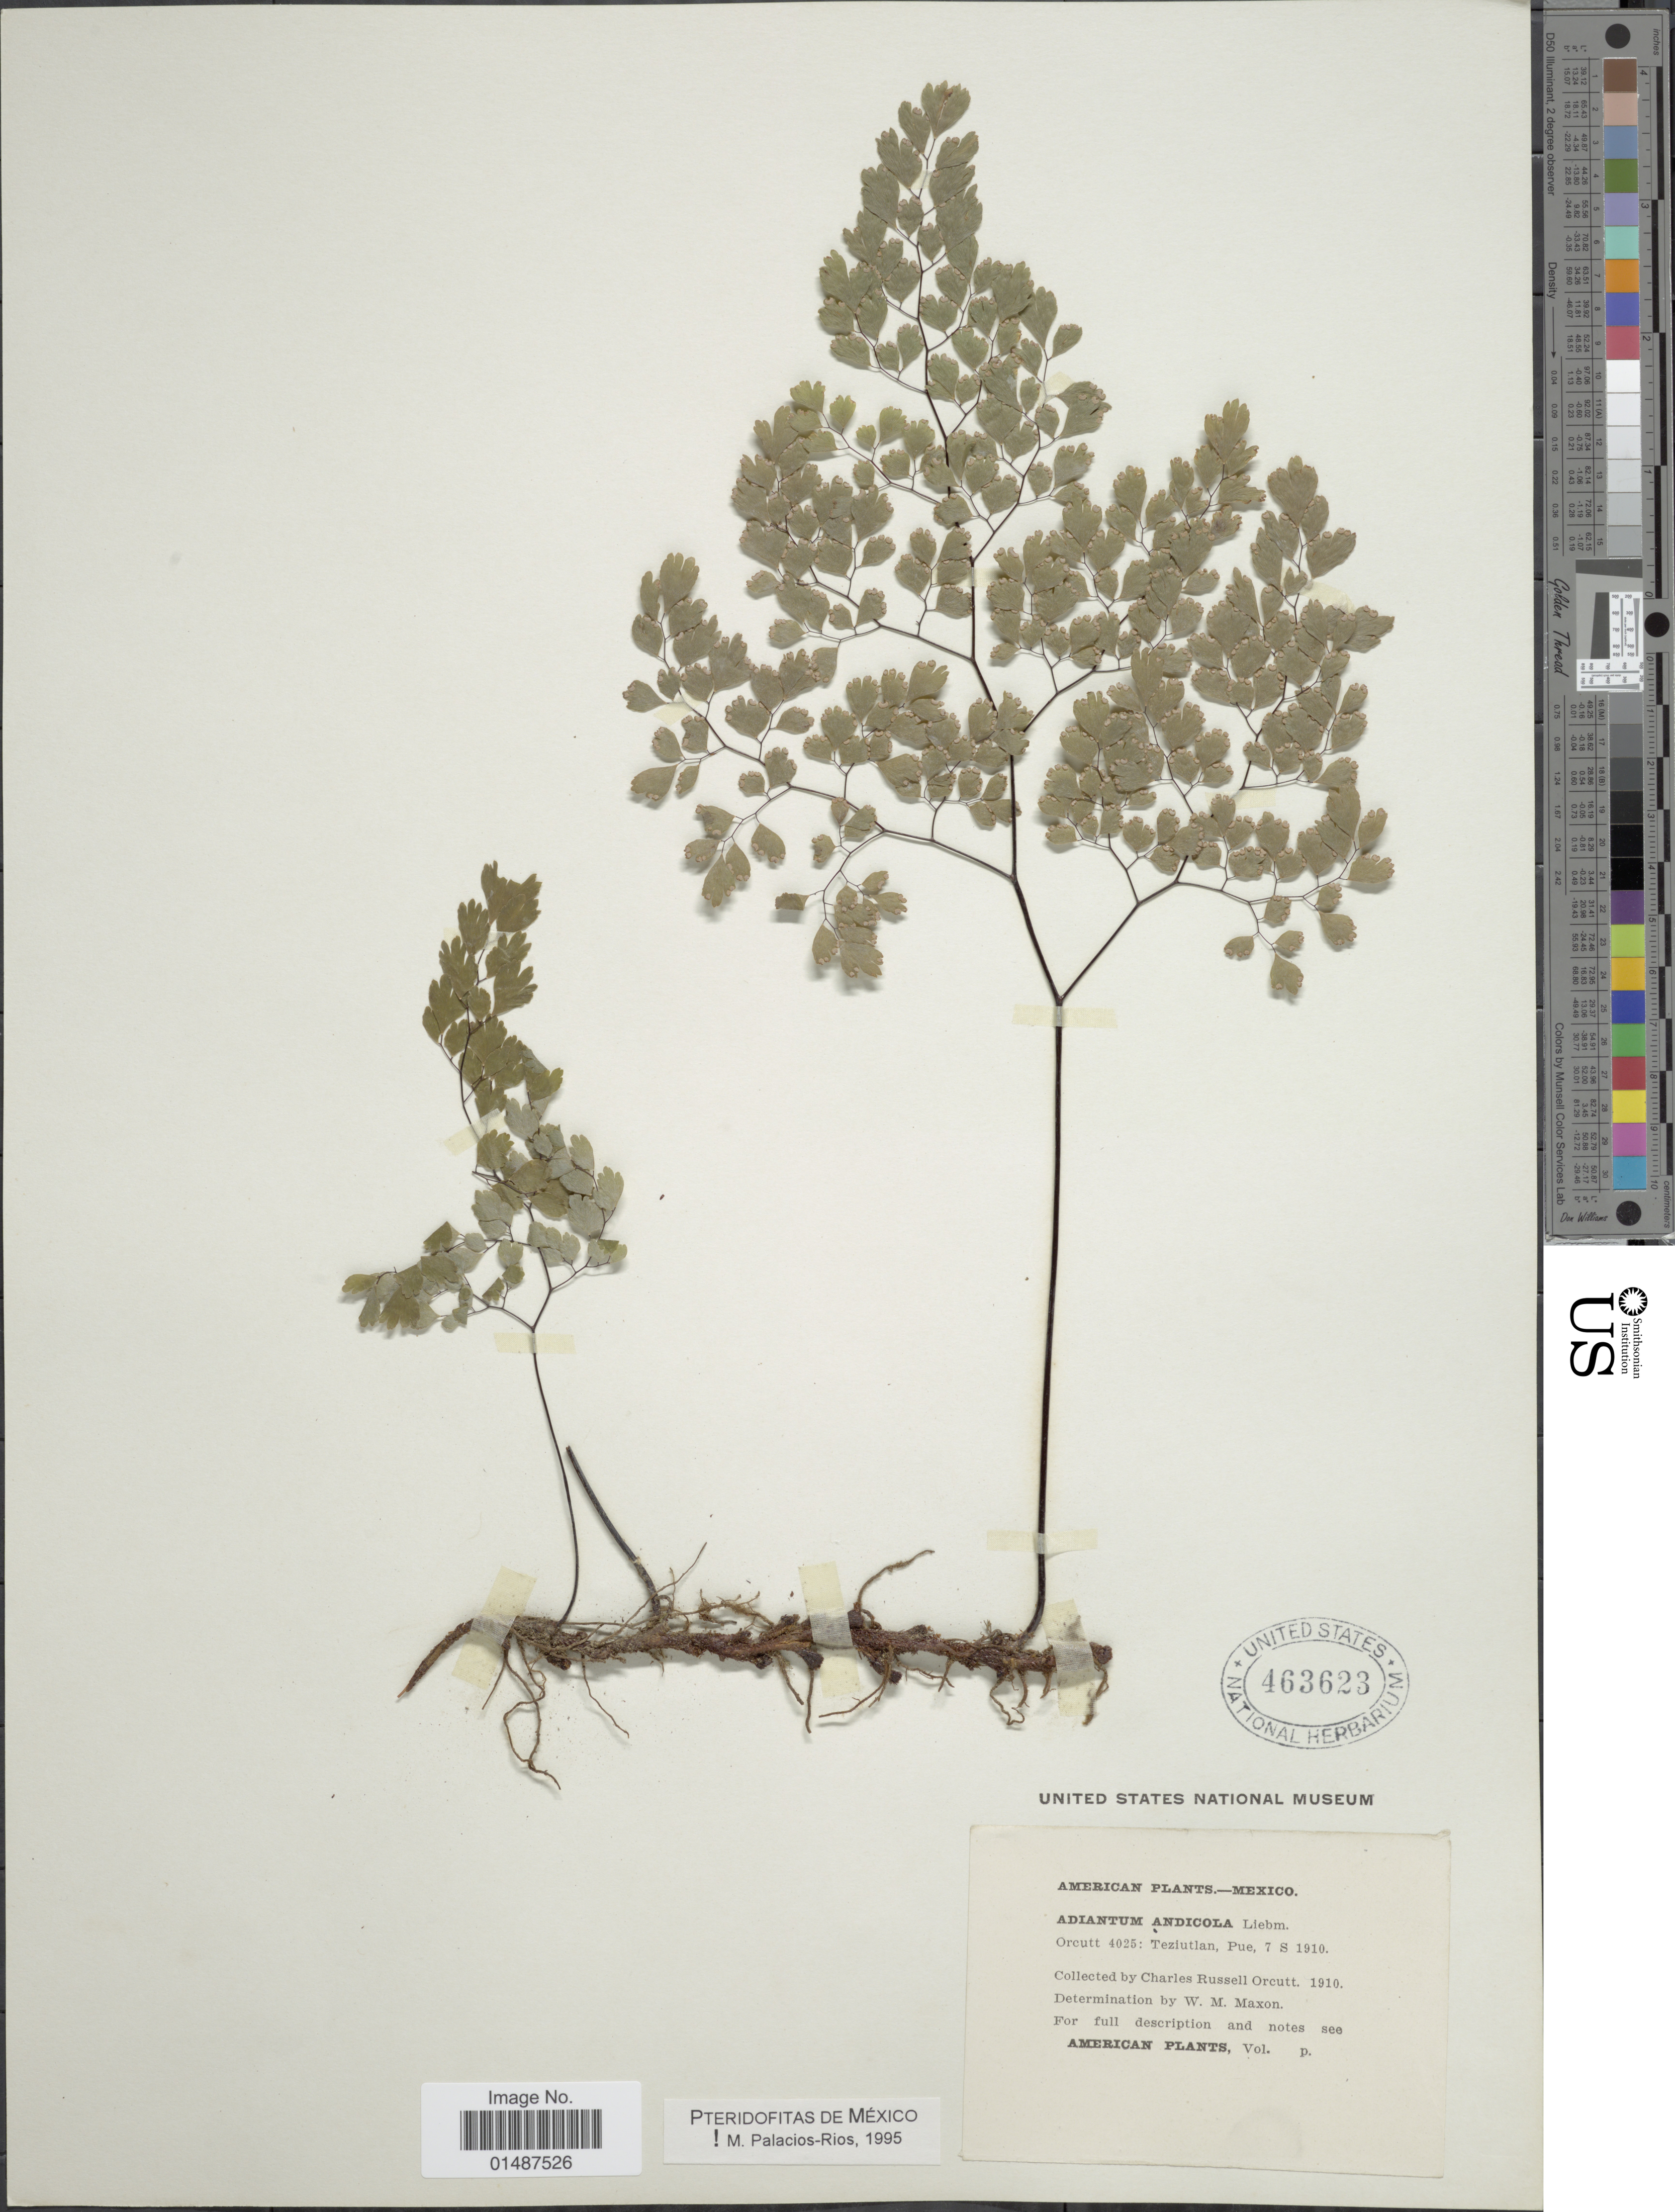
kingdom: Plantae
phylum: Tracheophyta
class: Polypodiopsida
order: Polypodiales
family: Pteridaceae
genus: Adiantum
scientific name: Adiantum andicola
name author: Liebm.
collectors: C. R. Orcutt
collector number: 4025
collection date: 1910-09-07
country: Mexico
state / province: Puebla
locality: Teziutlan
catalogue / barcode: US 463623